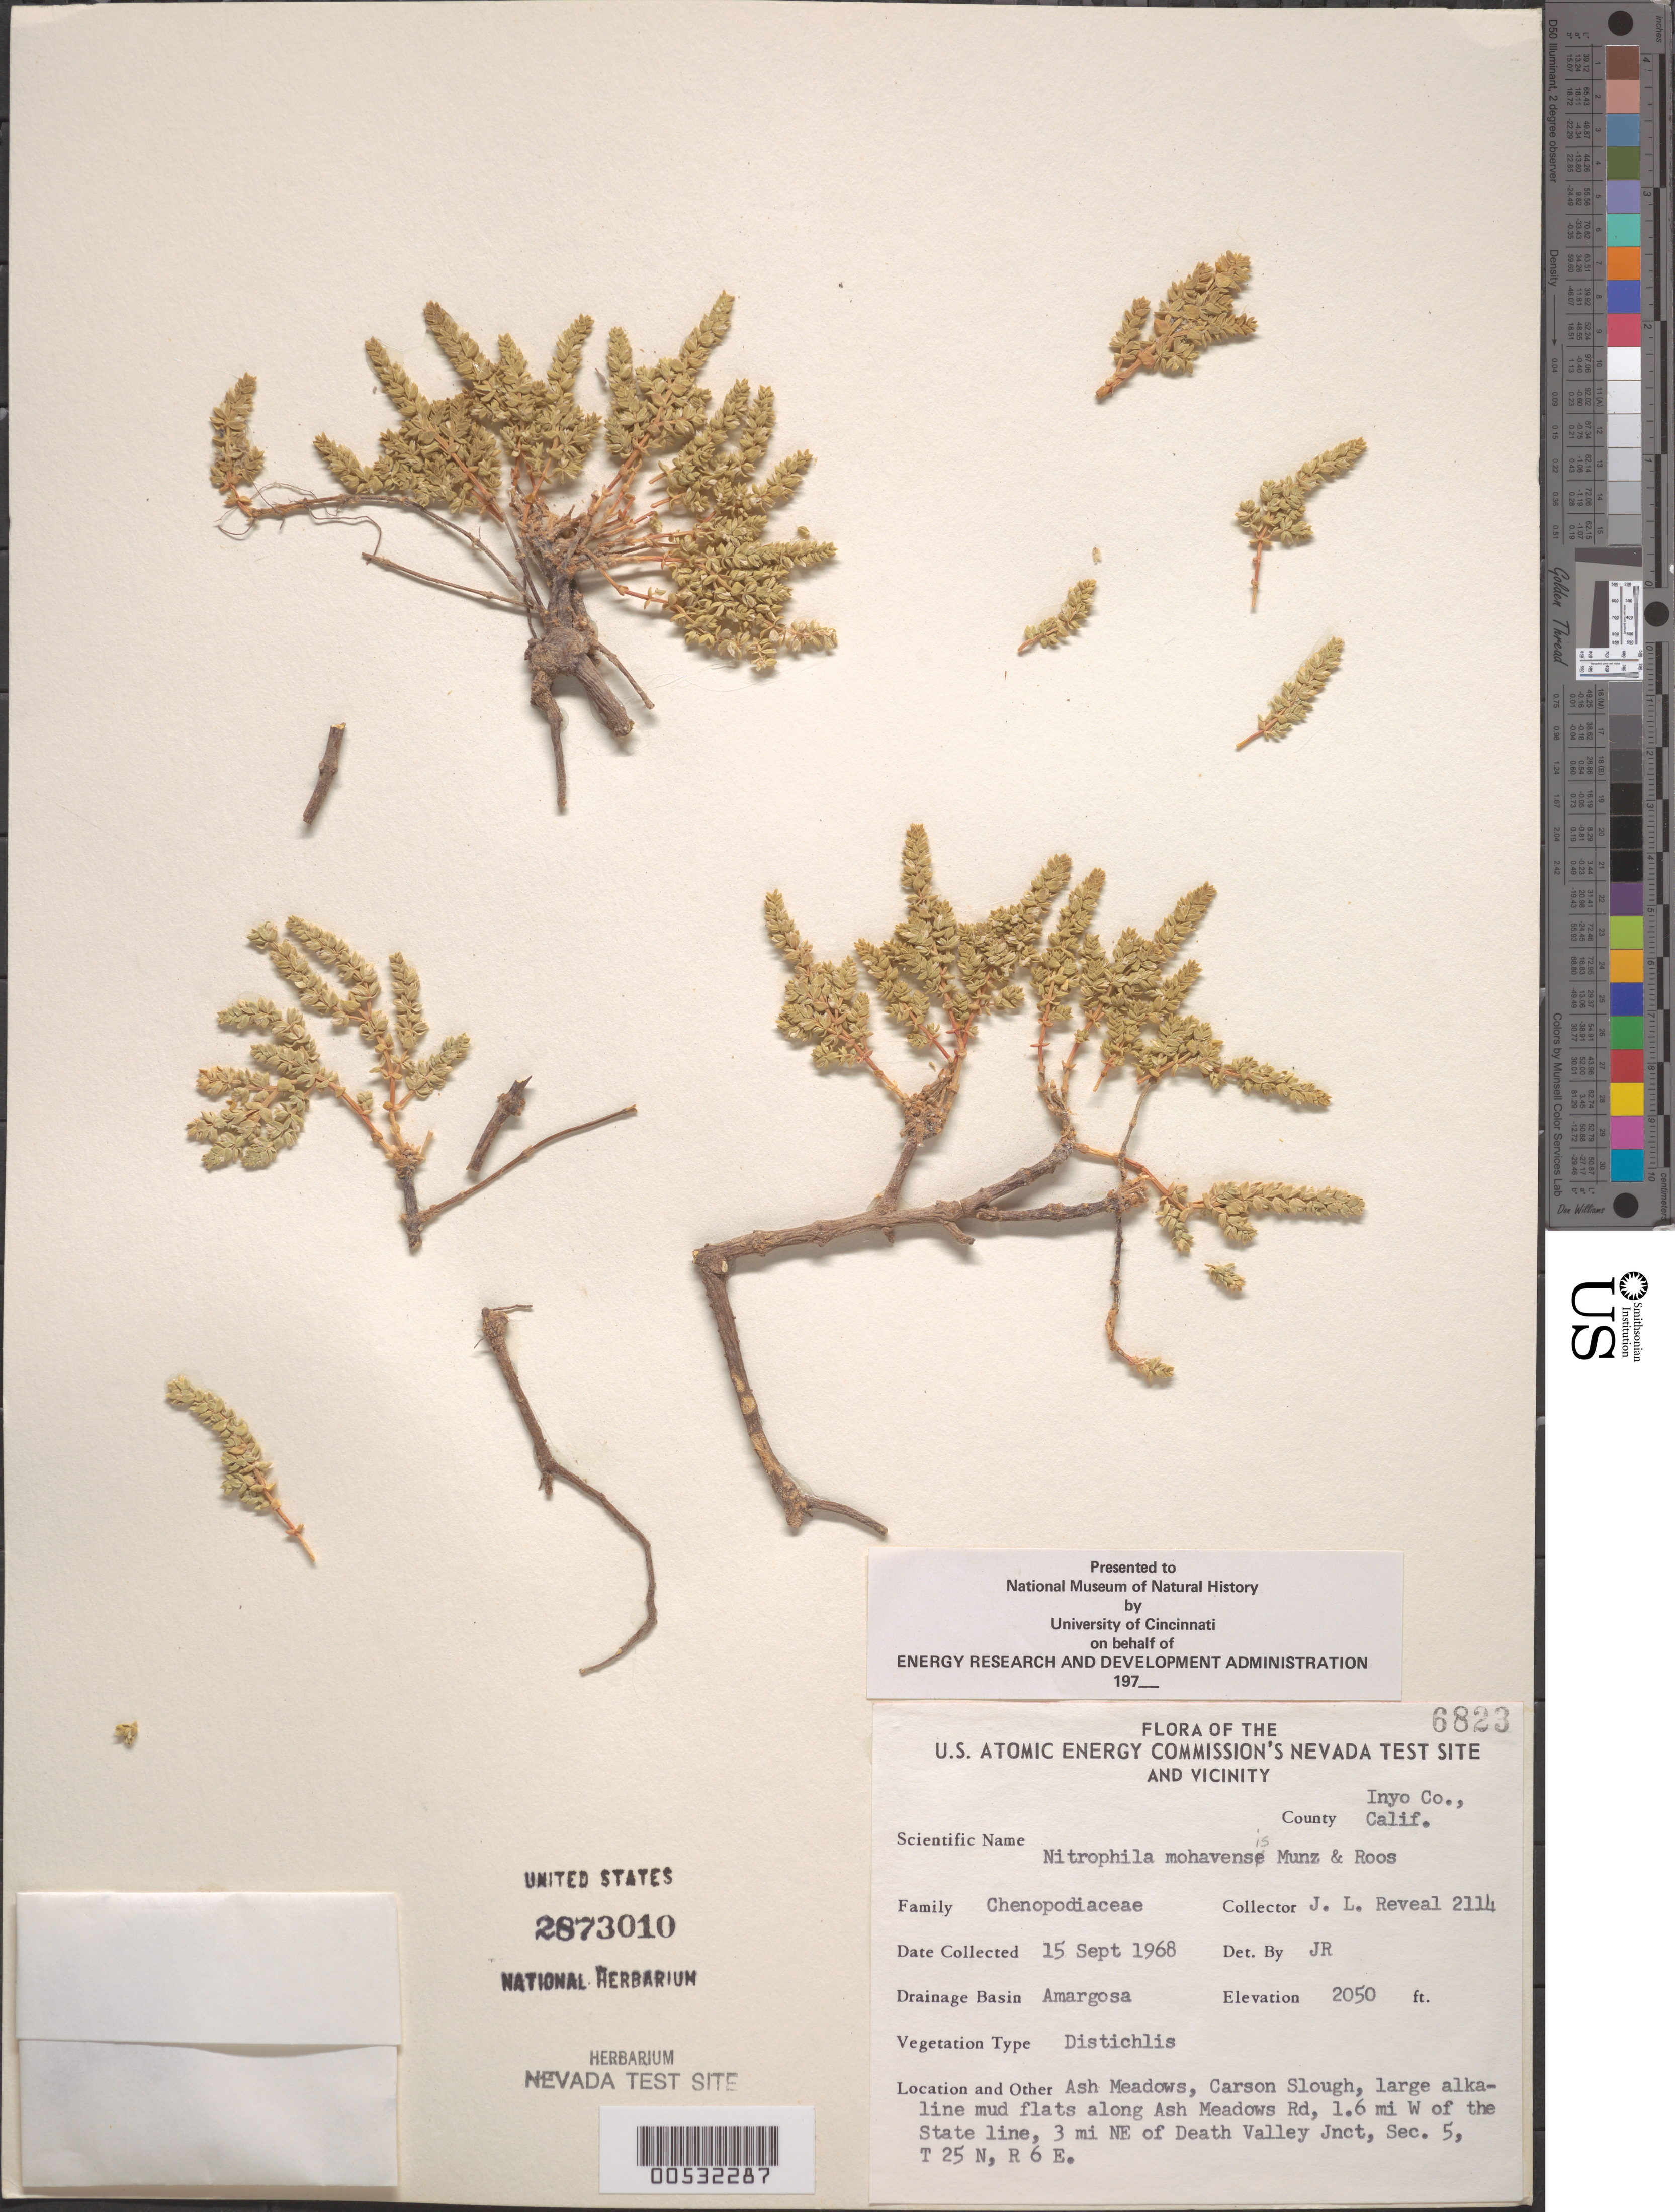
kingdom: Plantae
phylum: Tracheophyta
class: Magnoliopsida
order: Caryophyllales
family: Amaranthaceae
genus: Nitrophila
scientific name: Nitrophila mohavensis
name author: Munz & J.C. Roos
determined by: Reveal, J. L.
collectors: J. L. Reveal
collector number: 2114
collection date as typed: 15 Sep 1968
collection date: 1968-09-15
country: United States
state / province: California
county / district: Inyo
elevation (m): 624.8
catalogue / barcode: US 2873010